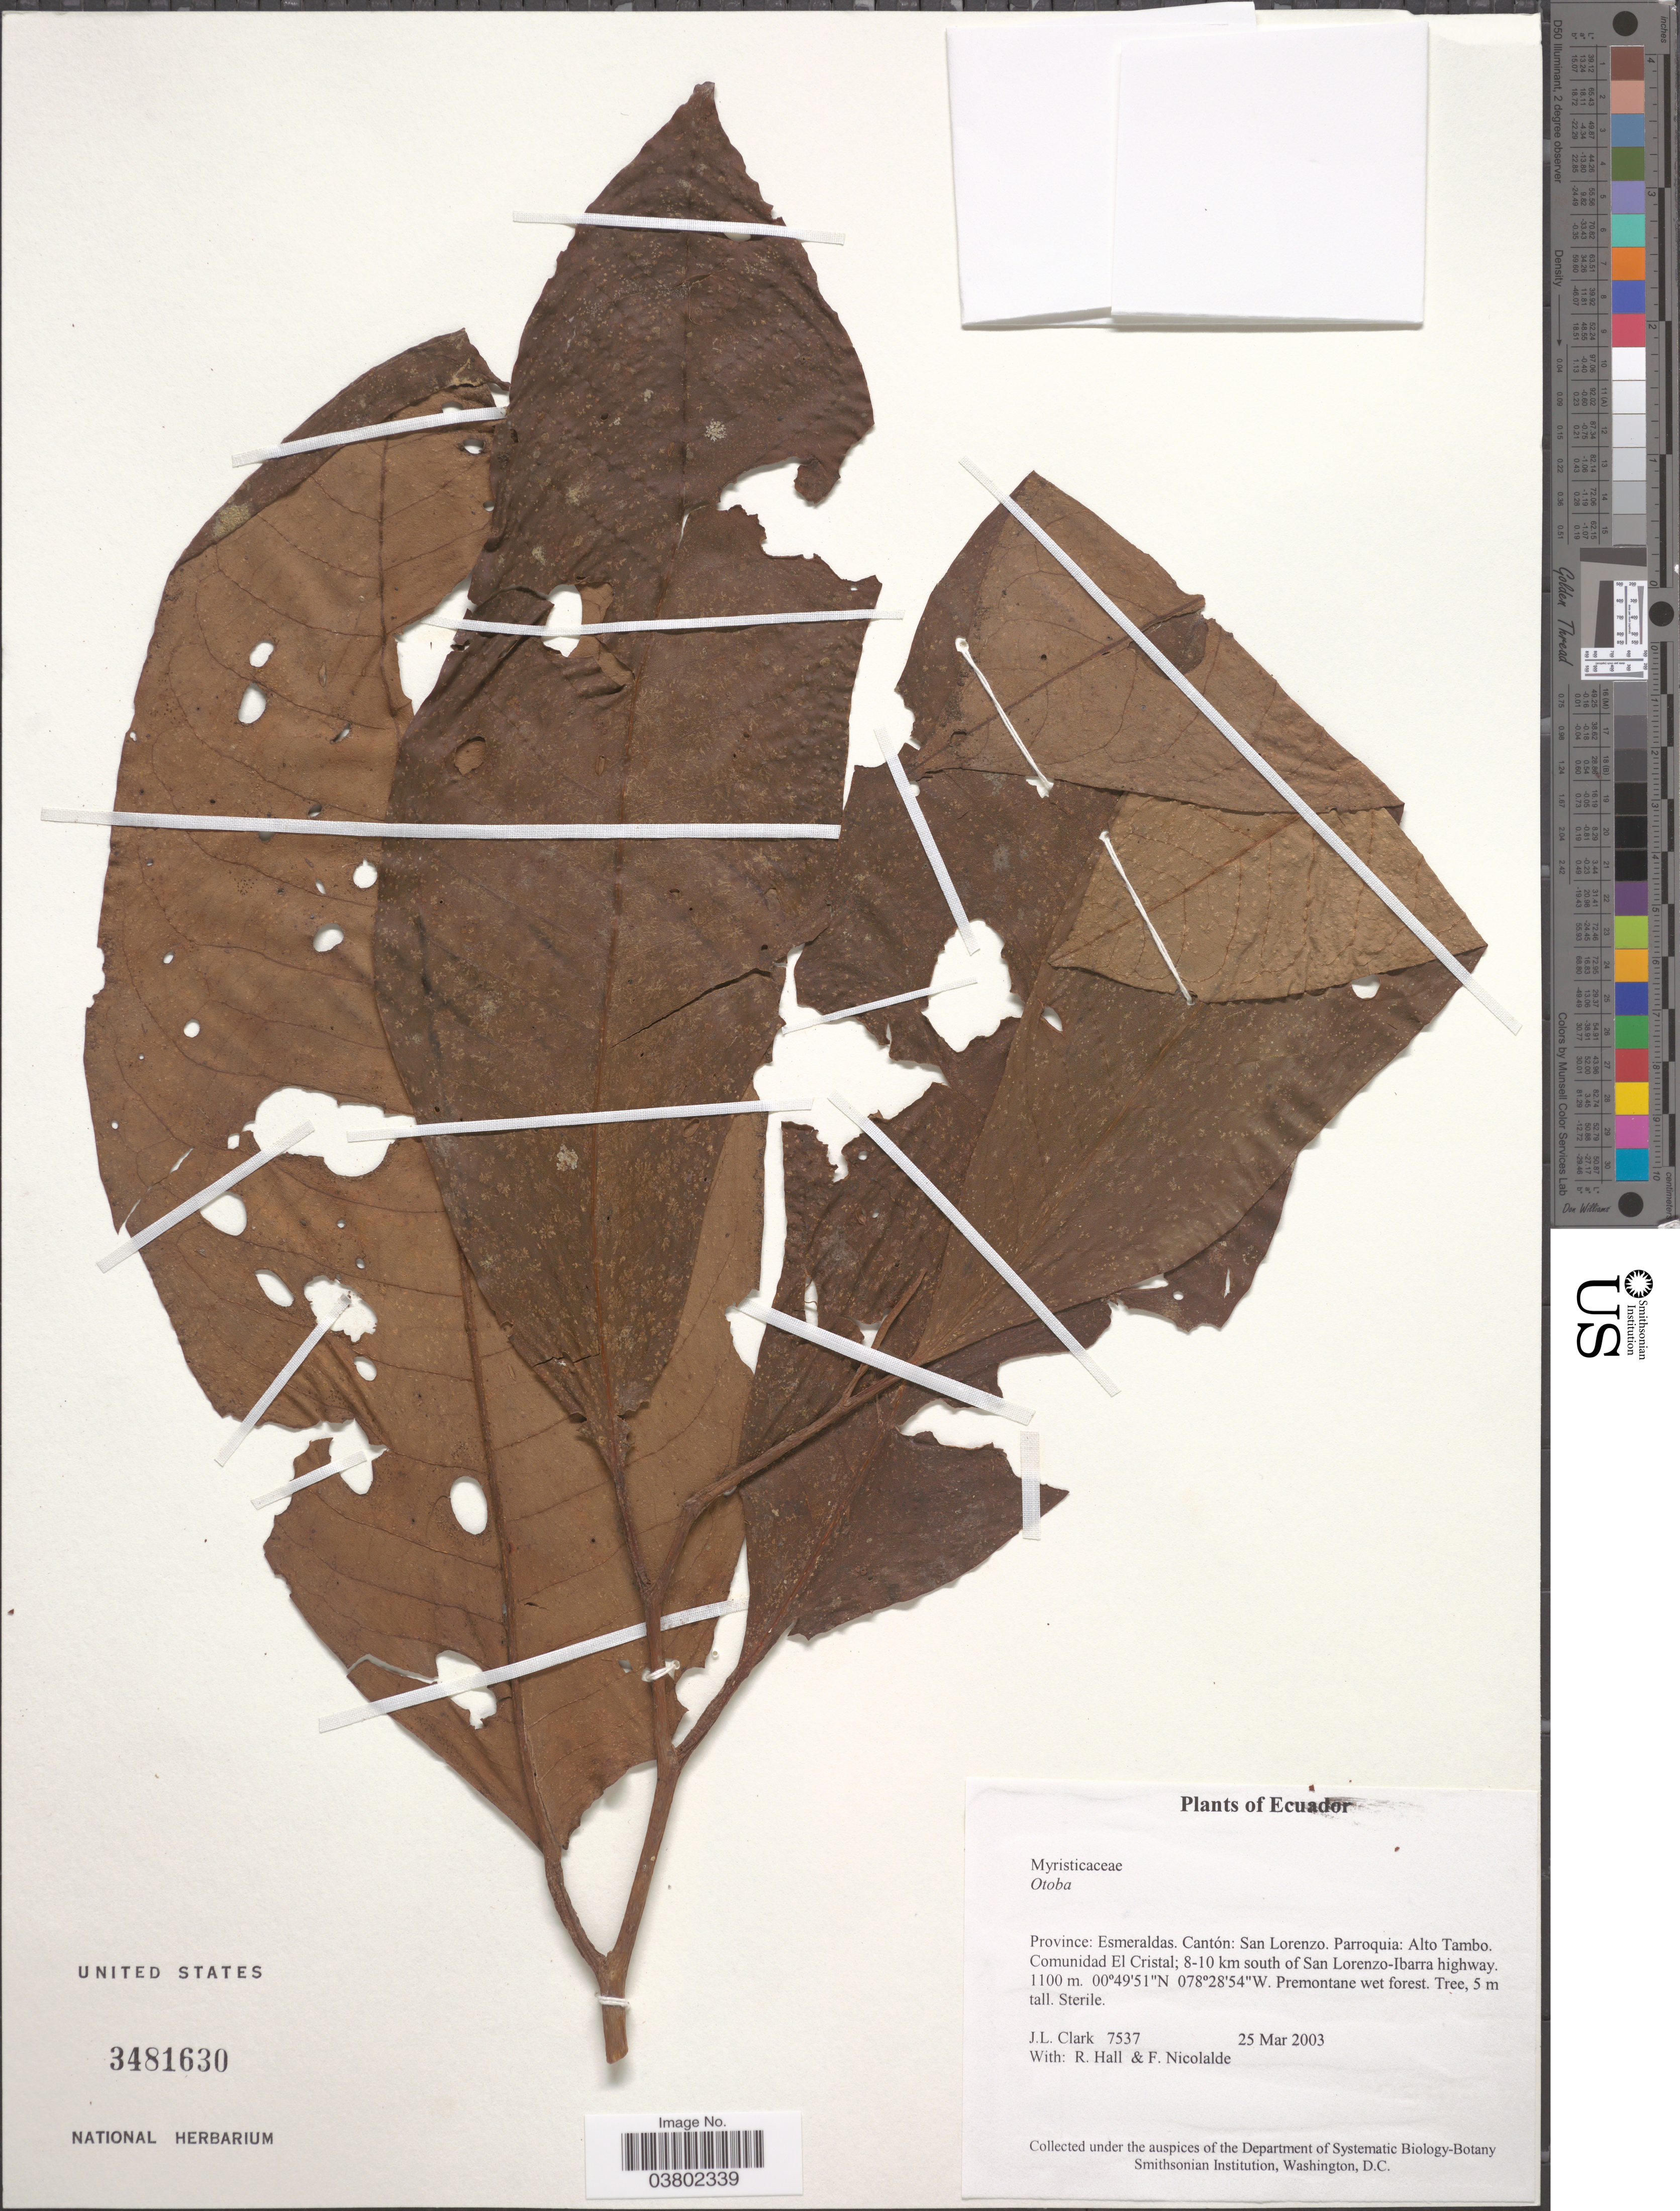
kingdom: Plantae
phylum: Tracheophyta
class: Magnoliopsida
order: Magnoliales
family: Myristicaceae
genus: Otoba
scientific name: Otoba sp.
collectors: J. L. Clark, R. Hall & F. Nicolalde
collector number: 7537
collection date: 2003-03-25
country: Ecuador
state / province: Esmeraldas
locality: Cantón: San Lorenzo. Parroquia: Alto Tambo Comunidad El Cristal; 8-10 km south of San Lorenzo-Ibarra highway.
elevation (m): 1100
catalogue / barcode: US 3481630